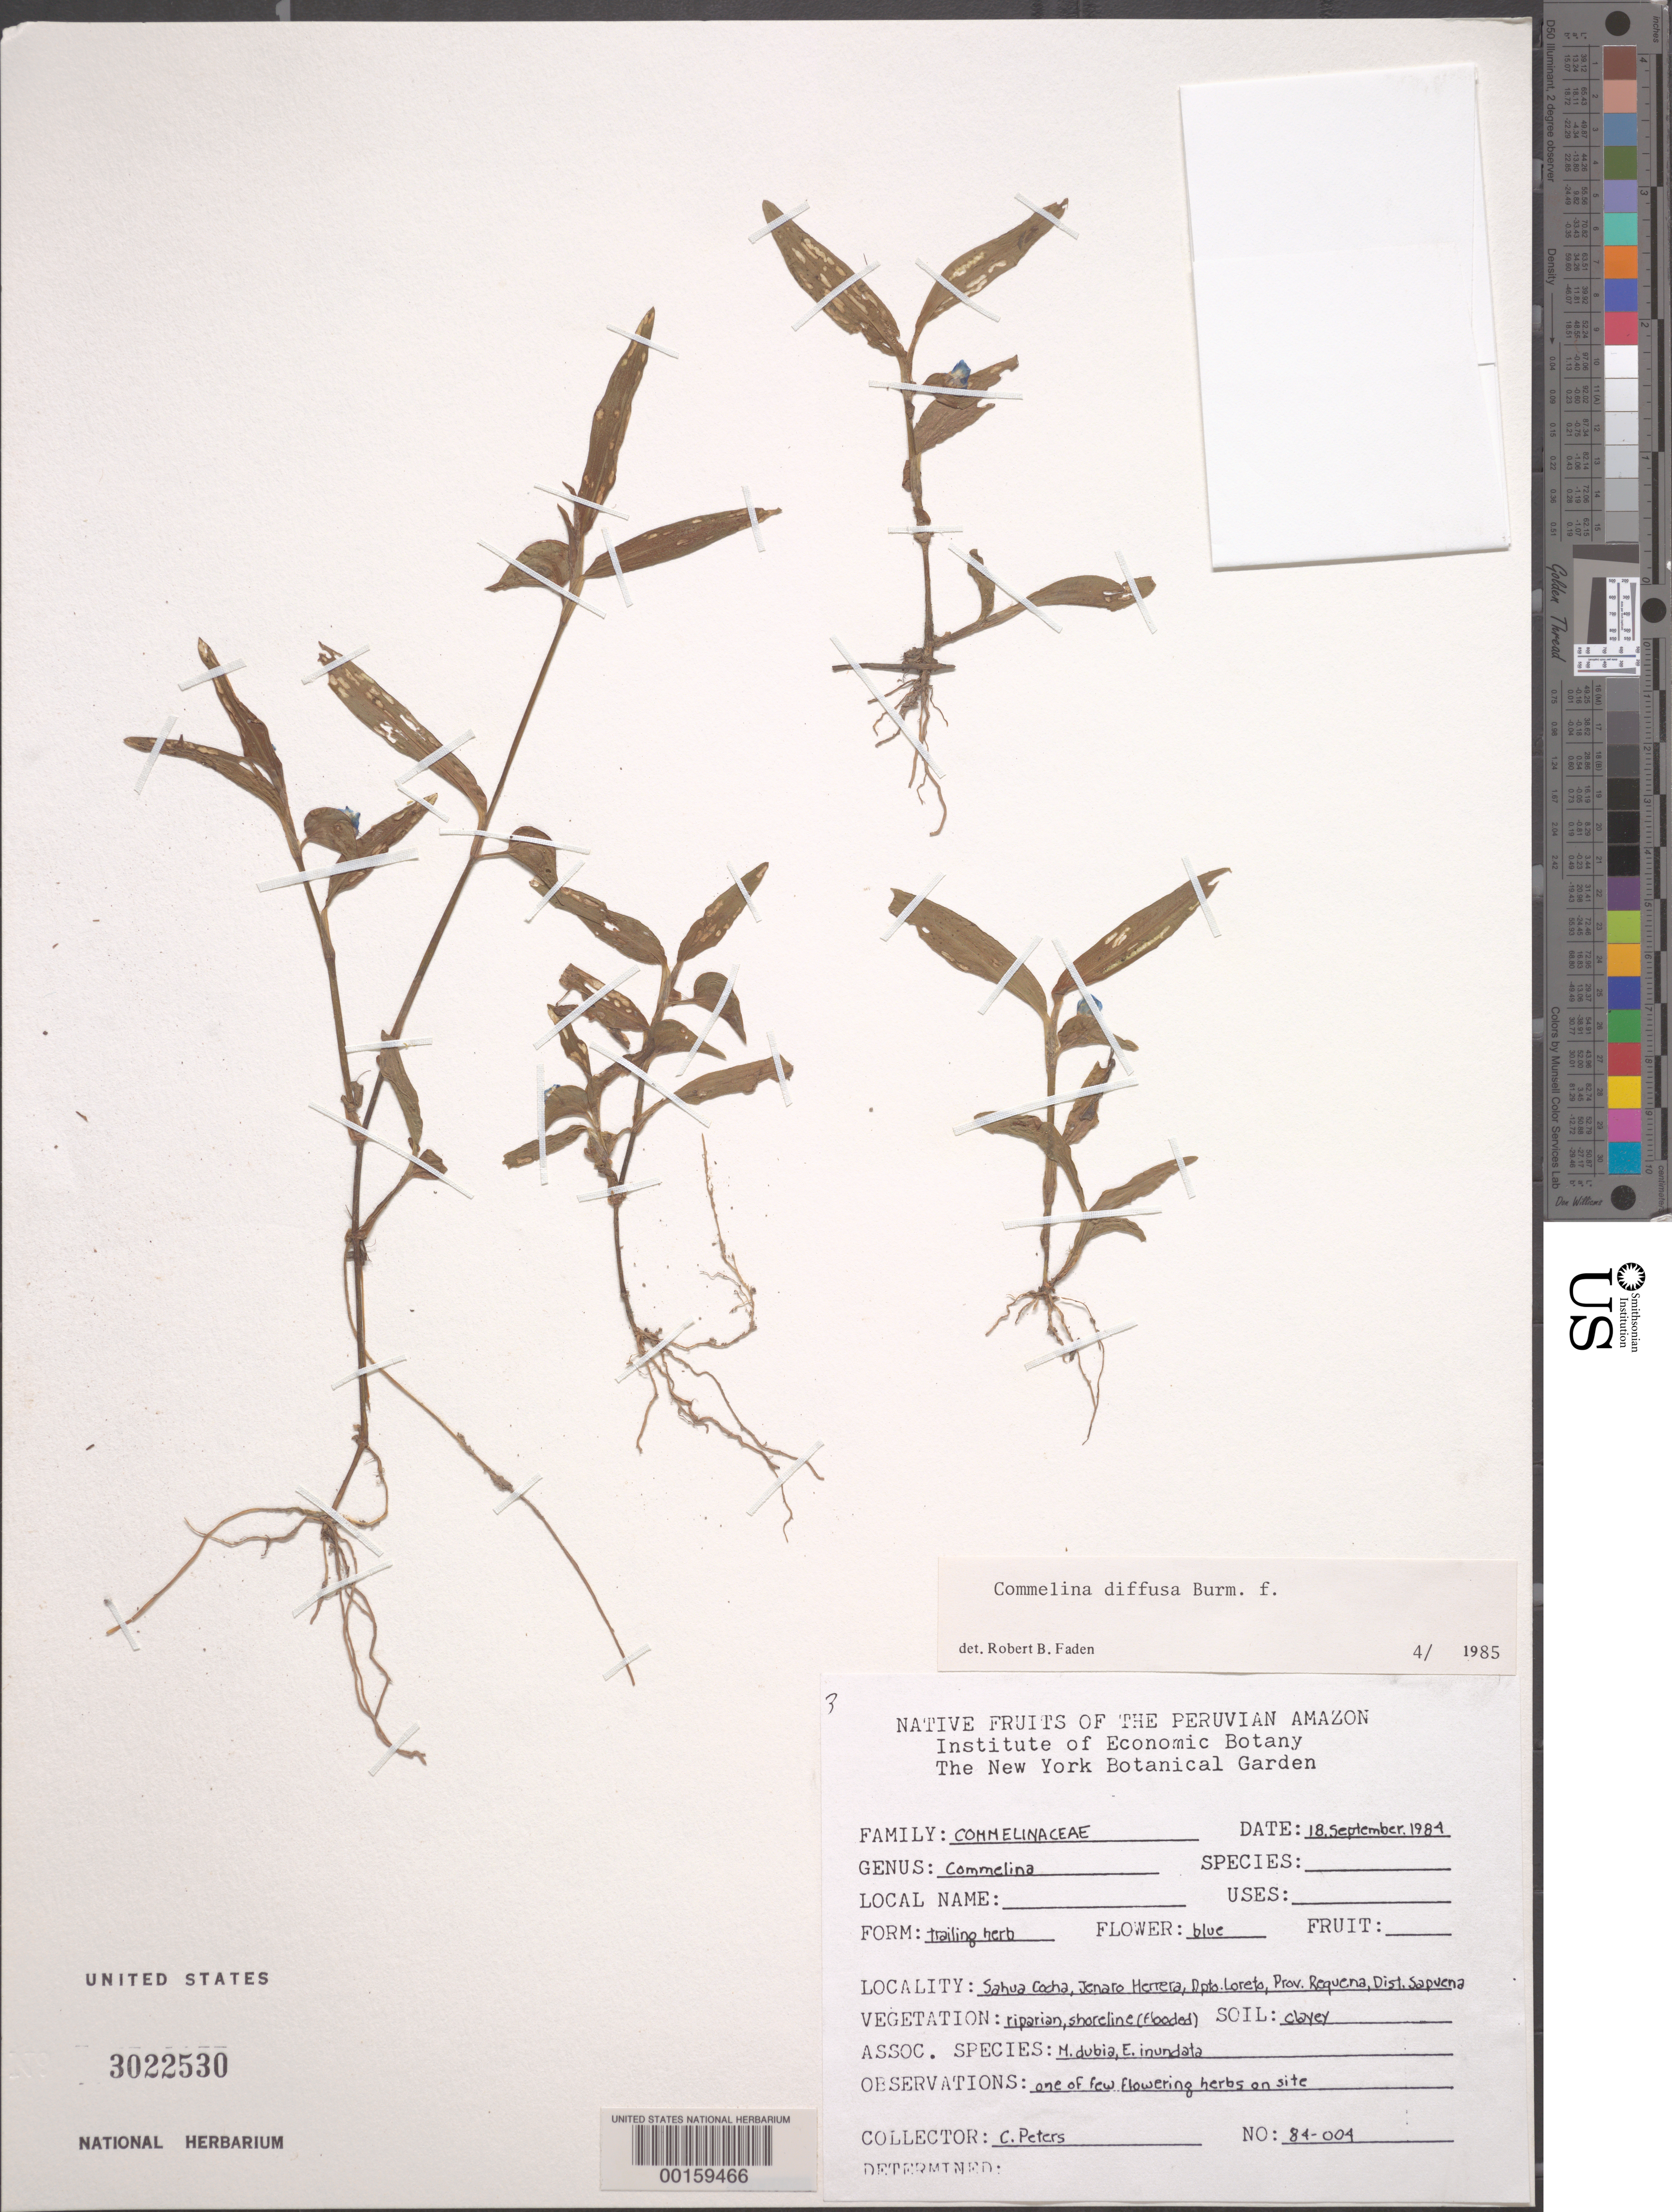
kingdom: Plantae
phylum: Tracheophyta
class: Liliopsida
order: Commelinales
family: Commelinaceae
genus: Commelina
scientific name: Commelina diffusa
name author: Burm. f.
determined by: Faden, Robert B., (US), Smithsonian Institution - National Museum of Natural History (UNITED STATES)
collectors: C. Peters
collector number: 84-004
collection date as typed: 18 Sep 1984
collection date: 1984-09-18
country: Peru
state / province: Loreto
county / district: Requena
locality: Sahua cocha; jenaro herrera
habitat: Clayey soil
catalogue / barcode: US 3022530